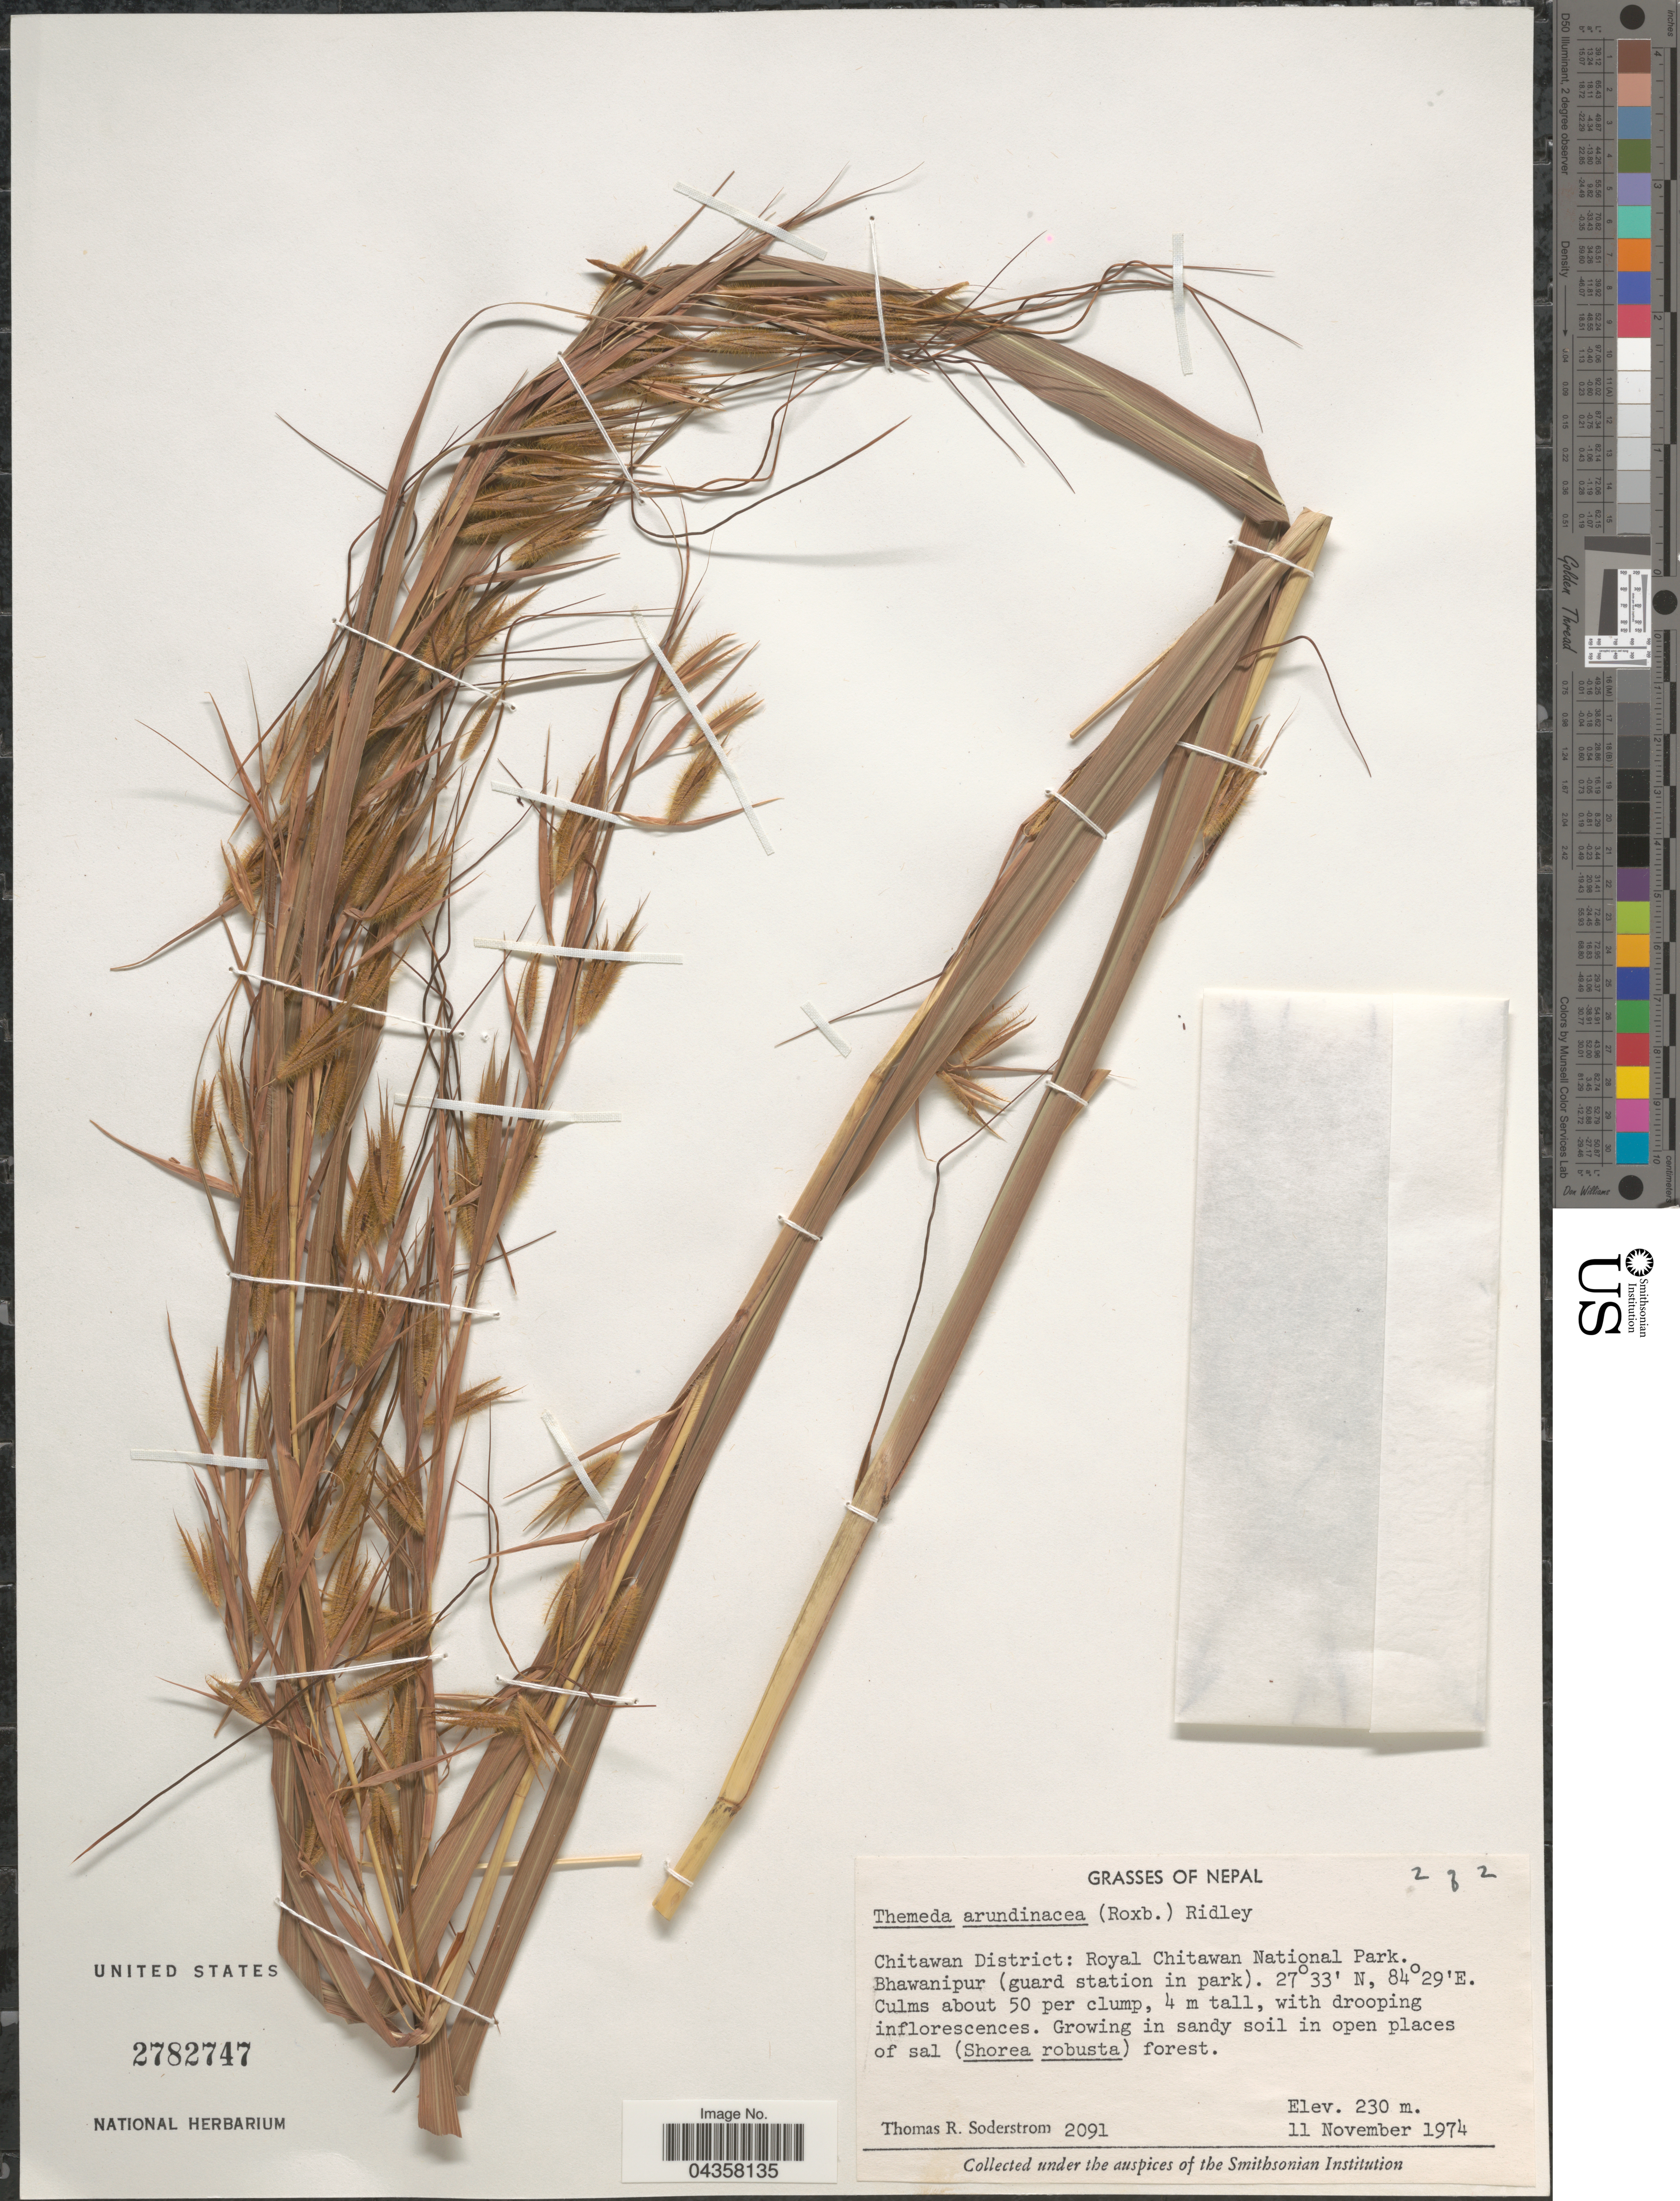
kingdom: Plantae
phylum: Tracheophyta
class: Liliopsida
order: Poales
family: Poaceae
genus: Themeda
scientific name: Themeda arundinacea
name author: (Roxb.) Ridl.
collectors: T. R. Soderstrom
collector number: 2091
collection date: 1974-11-11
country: Nepal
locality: Chitawan District: Royal Chitawan National Park. Bhawanipur (guard station in park).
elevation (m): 230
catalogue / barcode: US 2782747